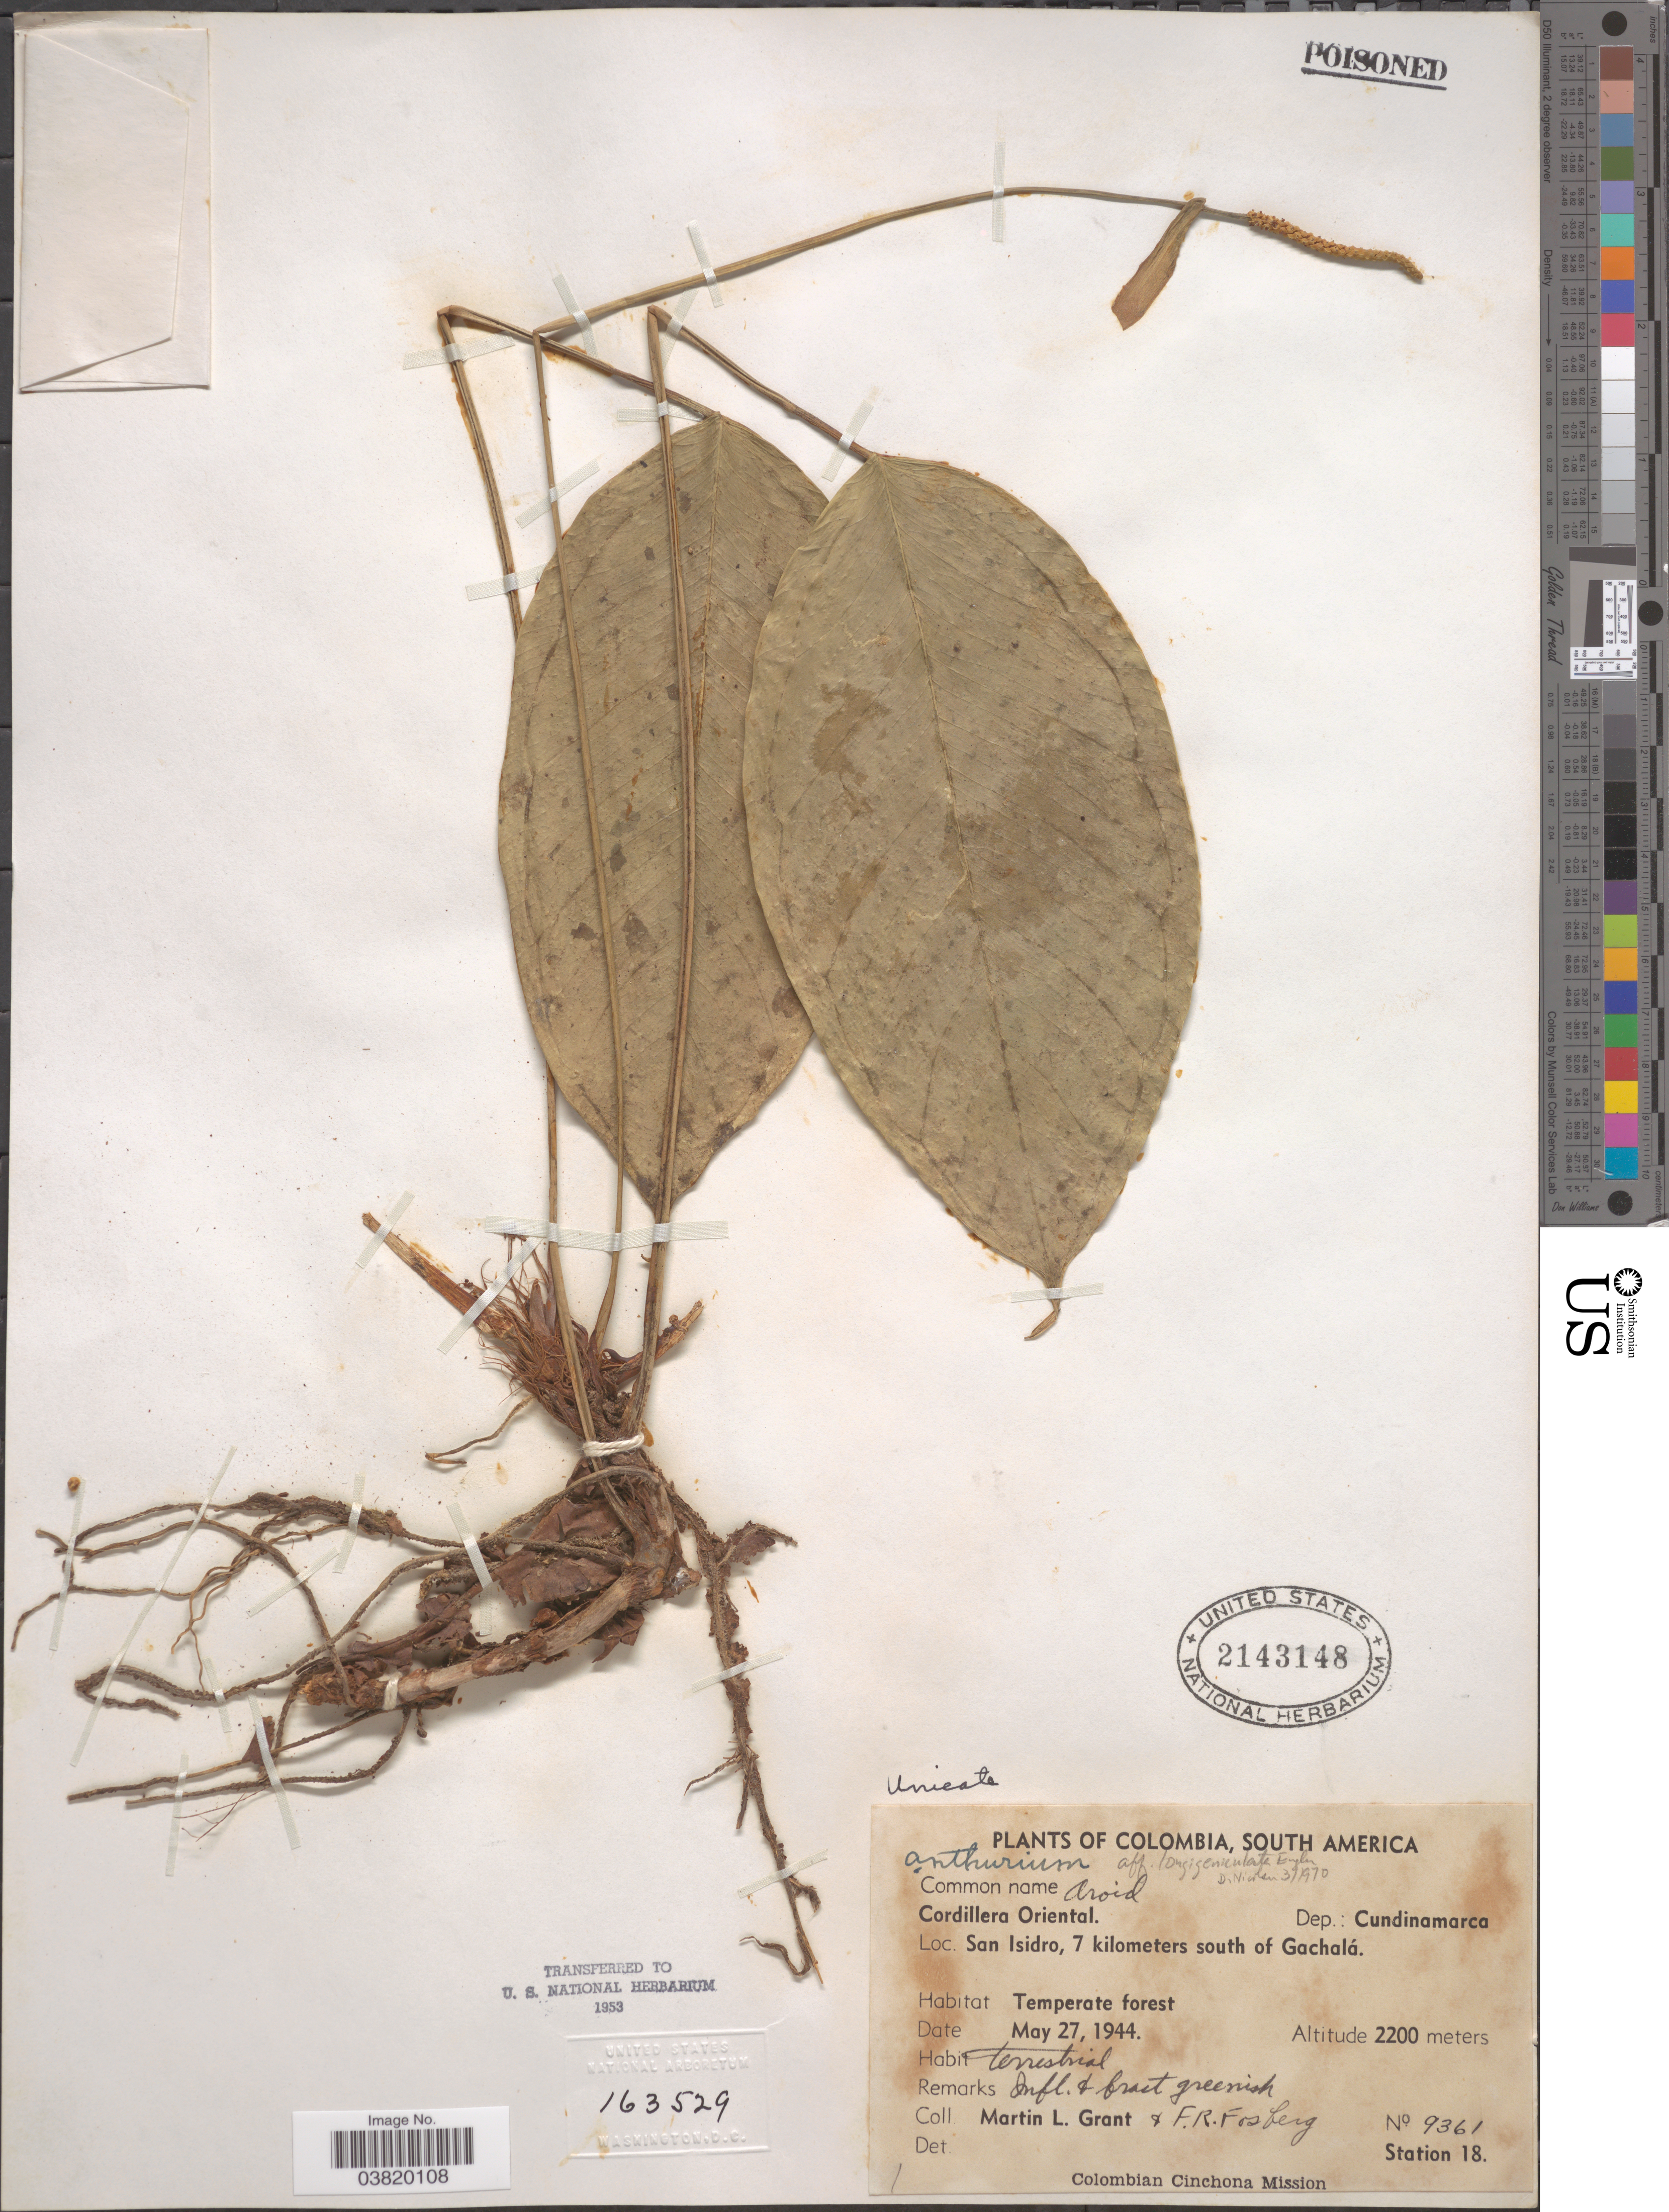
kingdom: Plantae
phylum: Tracheophyta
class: Liliopsida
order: Alismatales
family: Araceae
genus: Anthurium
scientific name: Anthurium longegeniculatum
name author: Engl.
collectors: M. L. Grant & F. R. Fosberg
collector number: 9361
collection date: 1944-05-27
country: Colombia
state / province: Cundinamarca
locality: Cordillera Oriental. Dep.: Cundinamarca. San Isidro, 7 kilometers south of Gachalá.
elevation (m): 2200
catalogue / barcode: US 2143148